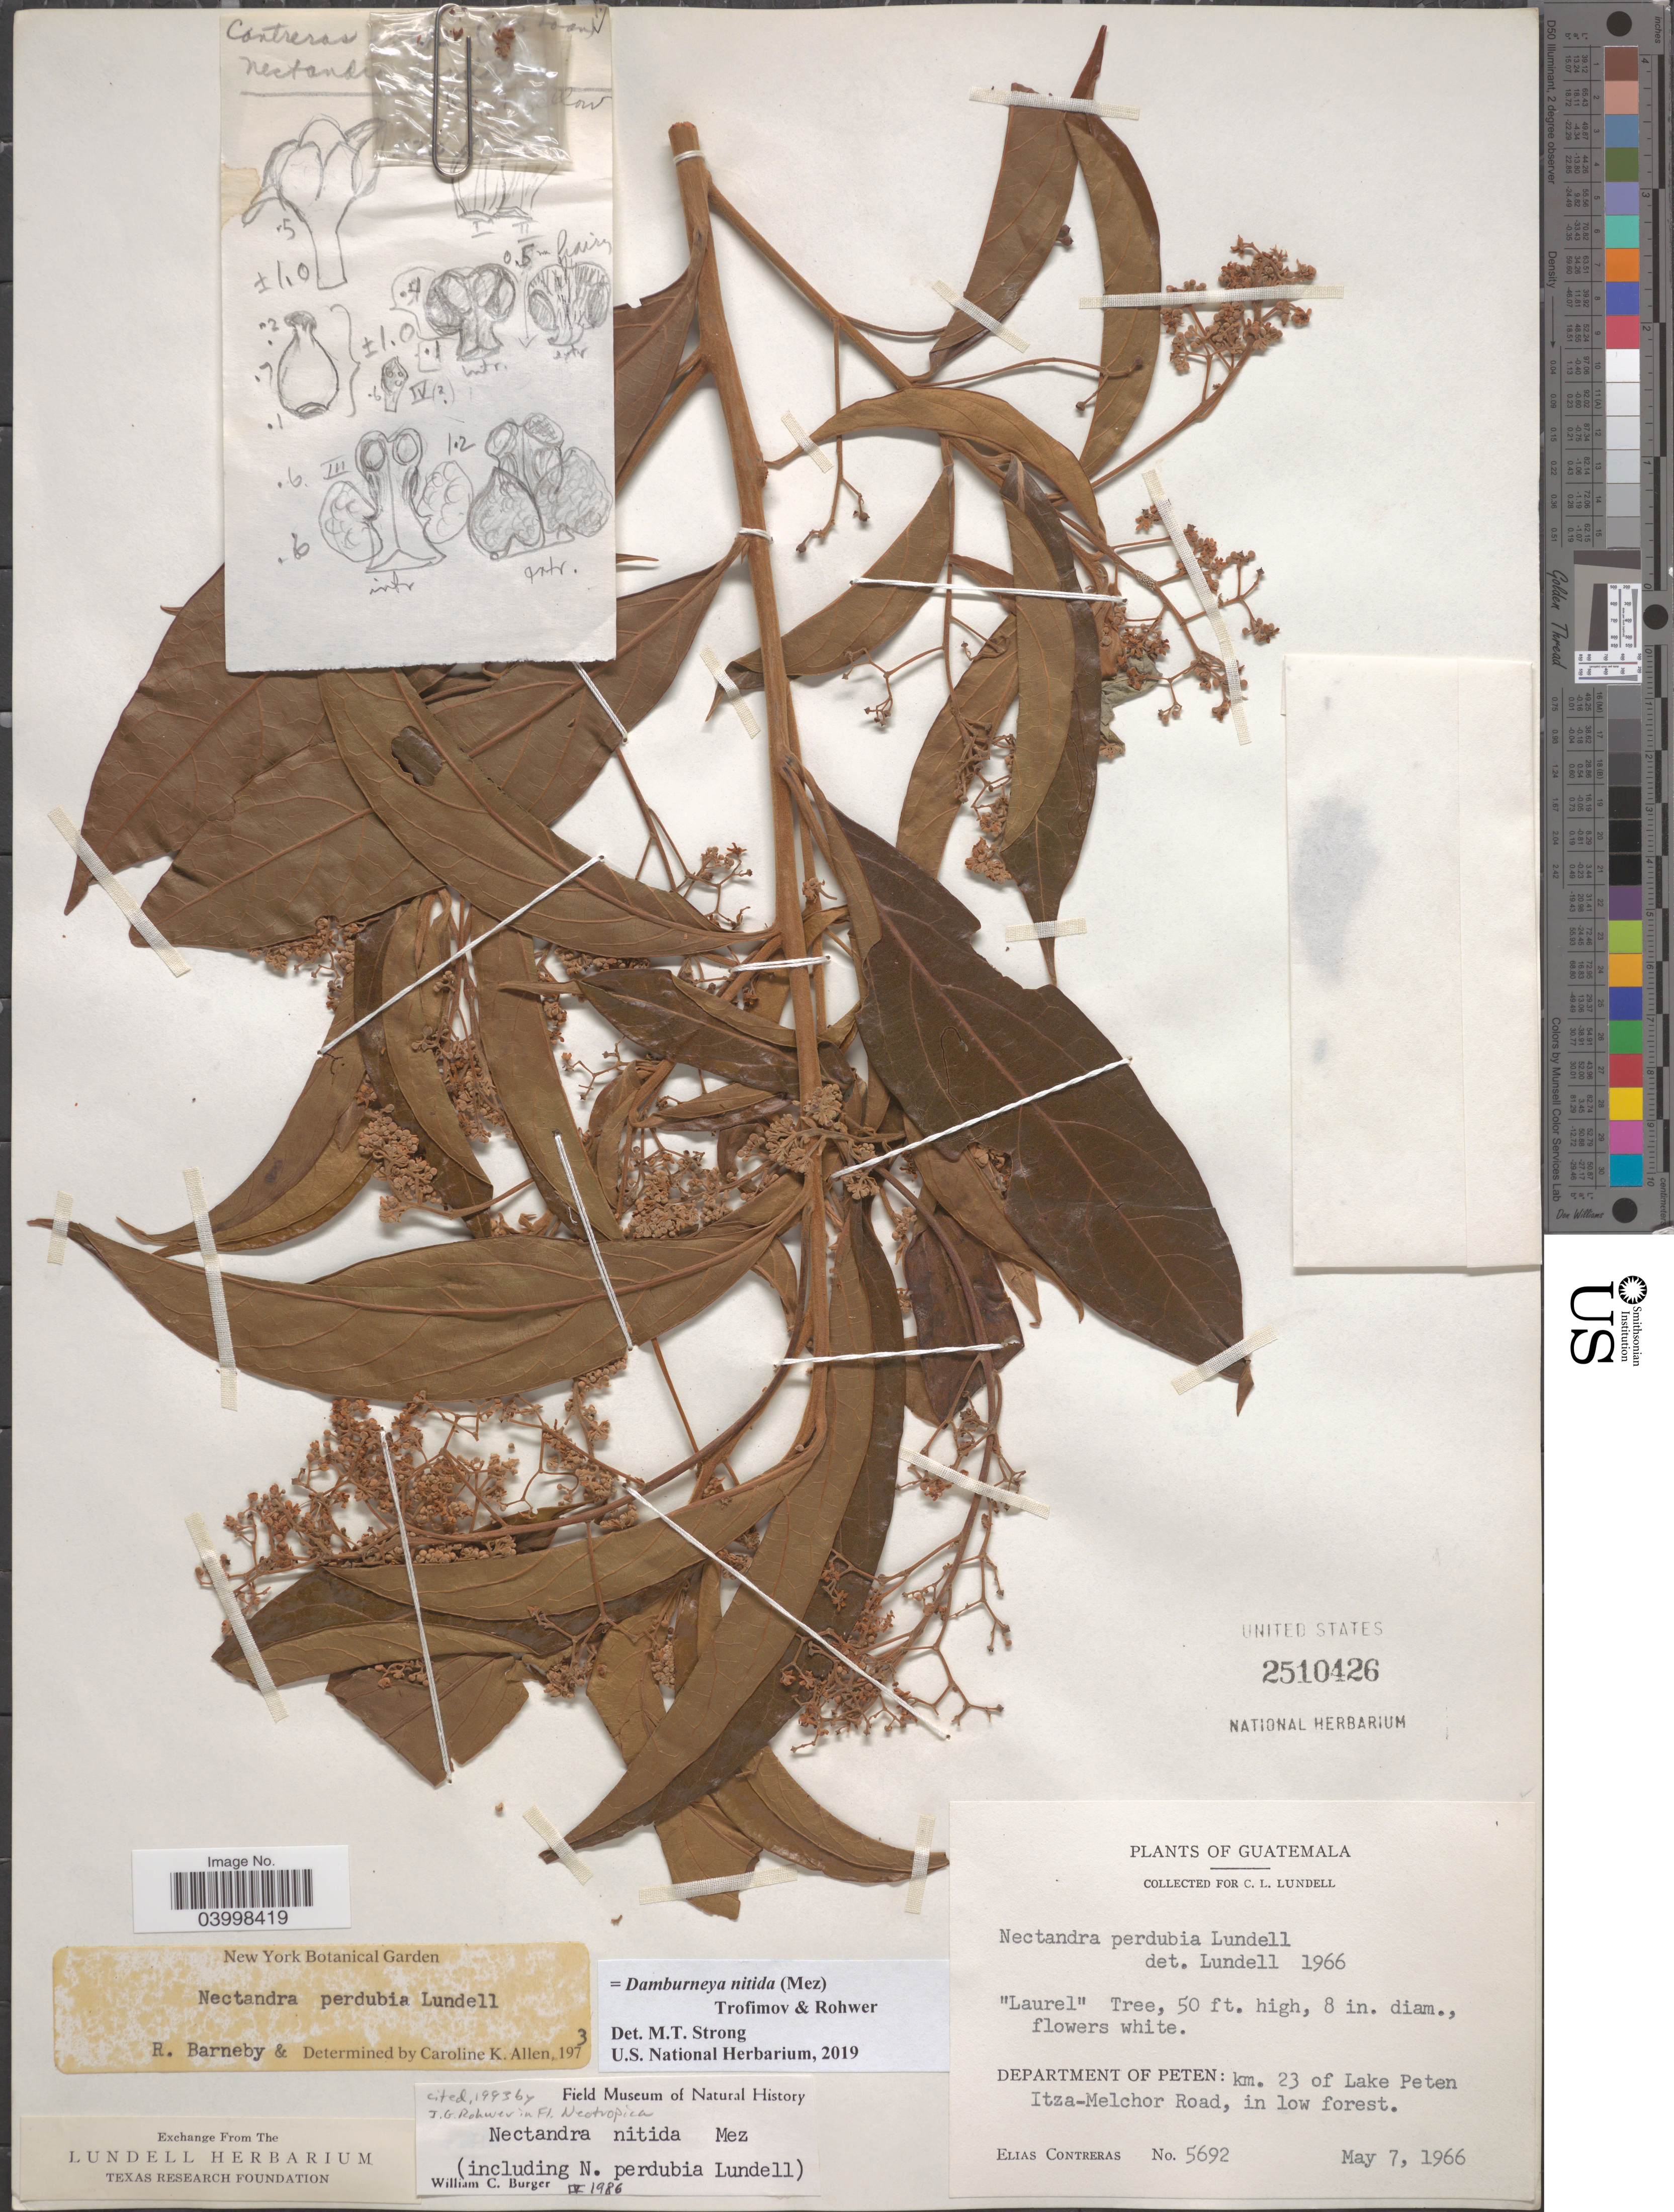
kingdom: Plantae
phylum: Tracheophyta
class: Magnoliopsida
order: Laurales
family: Lauraceae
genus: Damburneya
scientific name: Damburneya nitida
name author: (Mez) Trofimov & Rohwer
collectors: E. Contreras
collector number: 5692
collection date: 1966-05-07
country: Guatemala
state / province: El Peten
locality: Department of Peten: km. 23 of Lake Peten Itza-Melchor Road.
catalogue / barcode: US 2510426